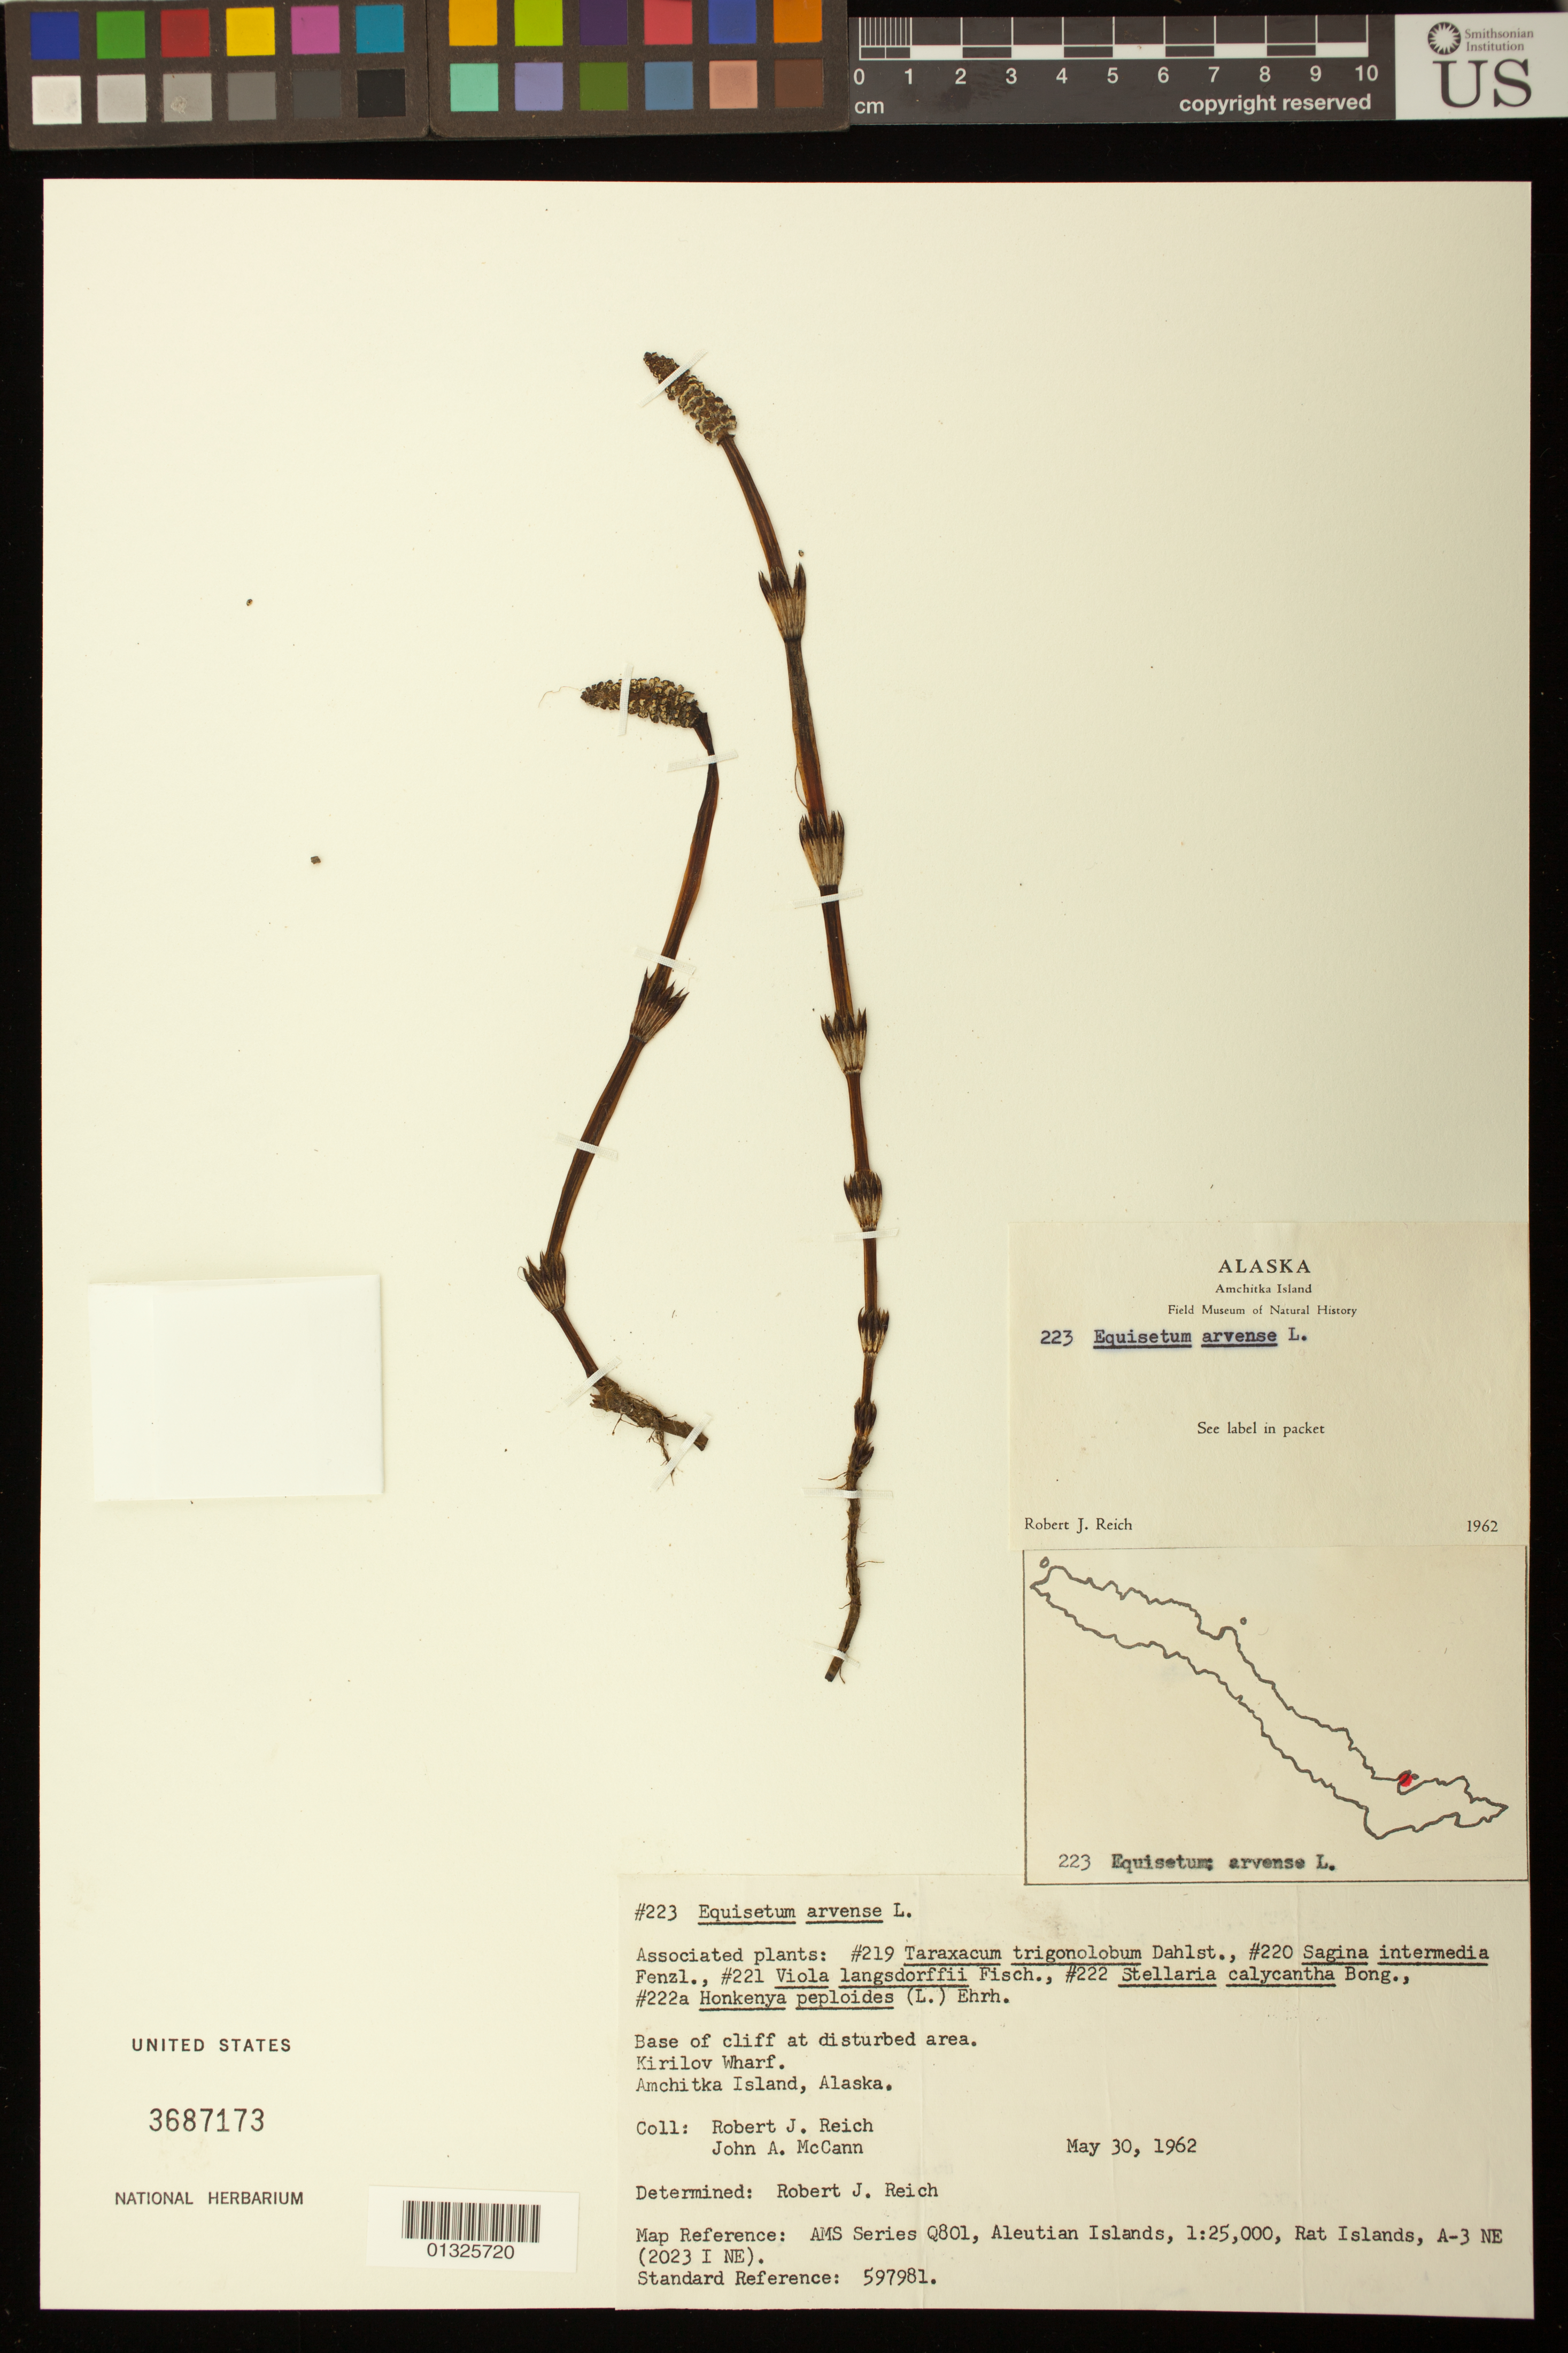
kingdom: Plantae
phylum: Tracheophyta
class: Polypodiopsida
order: Equisetales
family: Equisetaceae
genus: Equisetum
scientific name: Equisetum arvense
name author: L.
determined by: Reich, R. J.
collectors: R. Reich & J. A. McCann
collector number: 223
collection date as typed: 30 May 1962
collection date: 1962-05-30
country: United States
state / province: Alaska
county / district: Aleutian Islands Division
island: Amchitka Island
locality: Amchitka Island, Kirilov Wharf.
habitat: Base of cliff at disturbed area.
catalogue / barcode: US 3687173